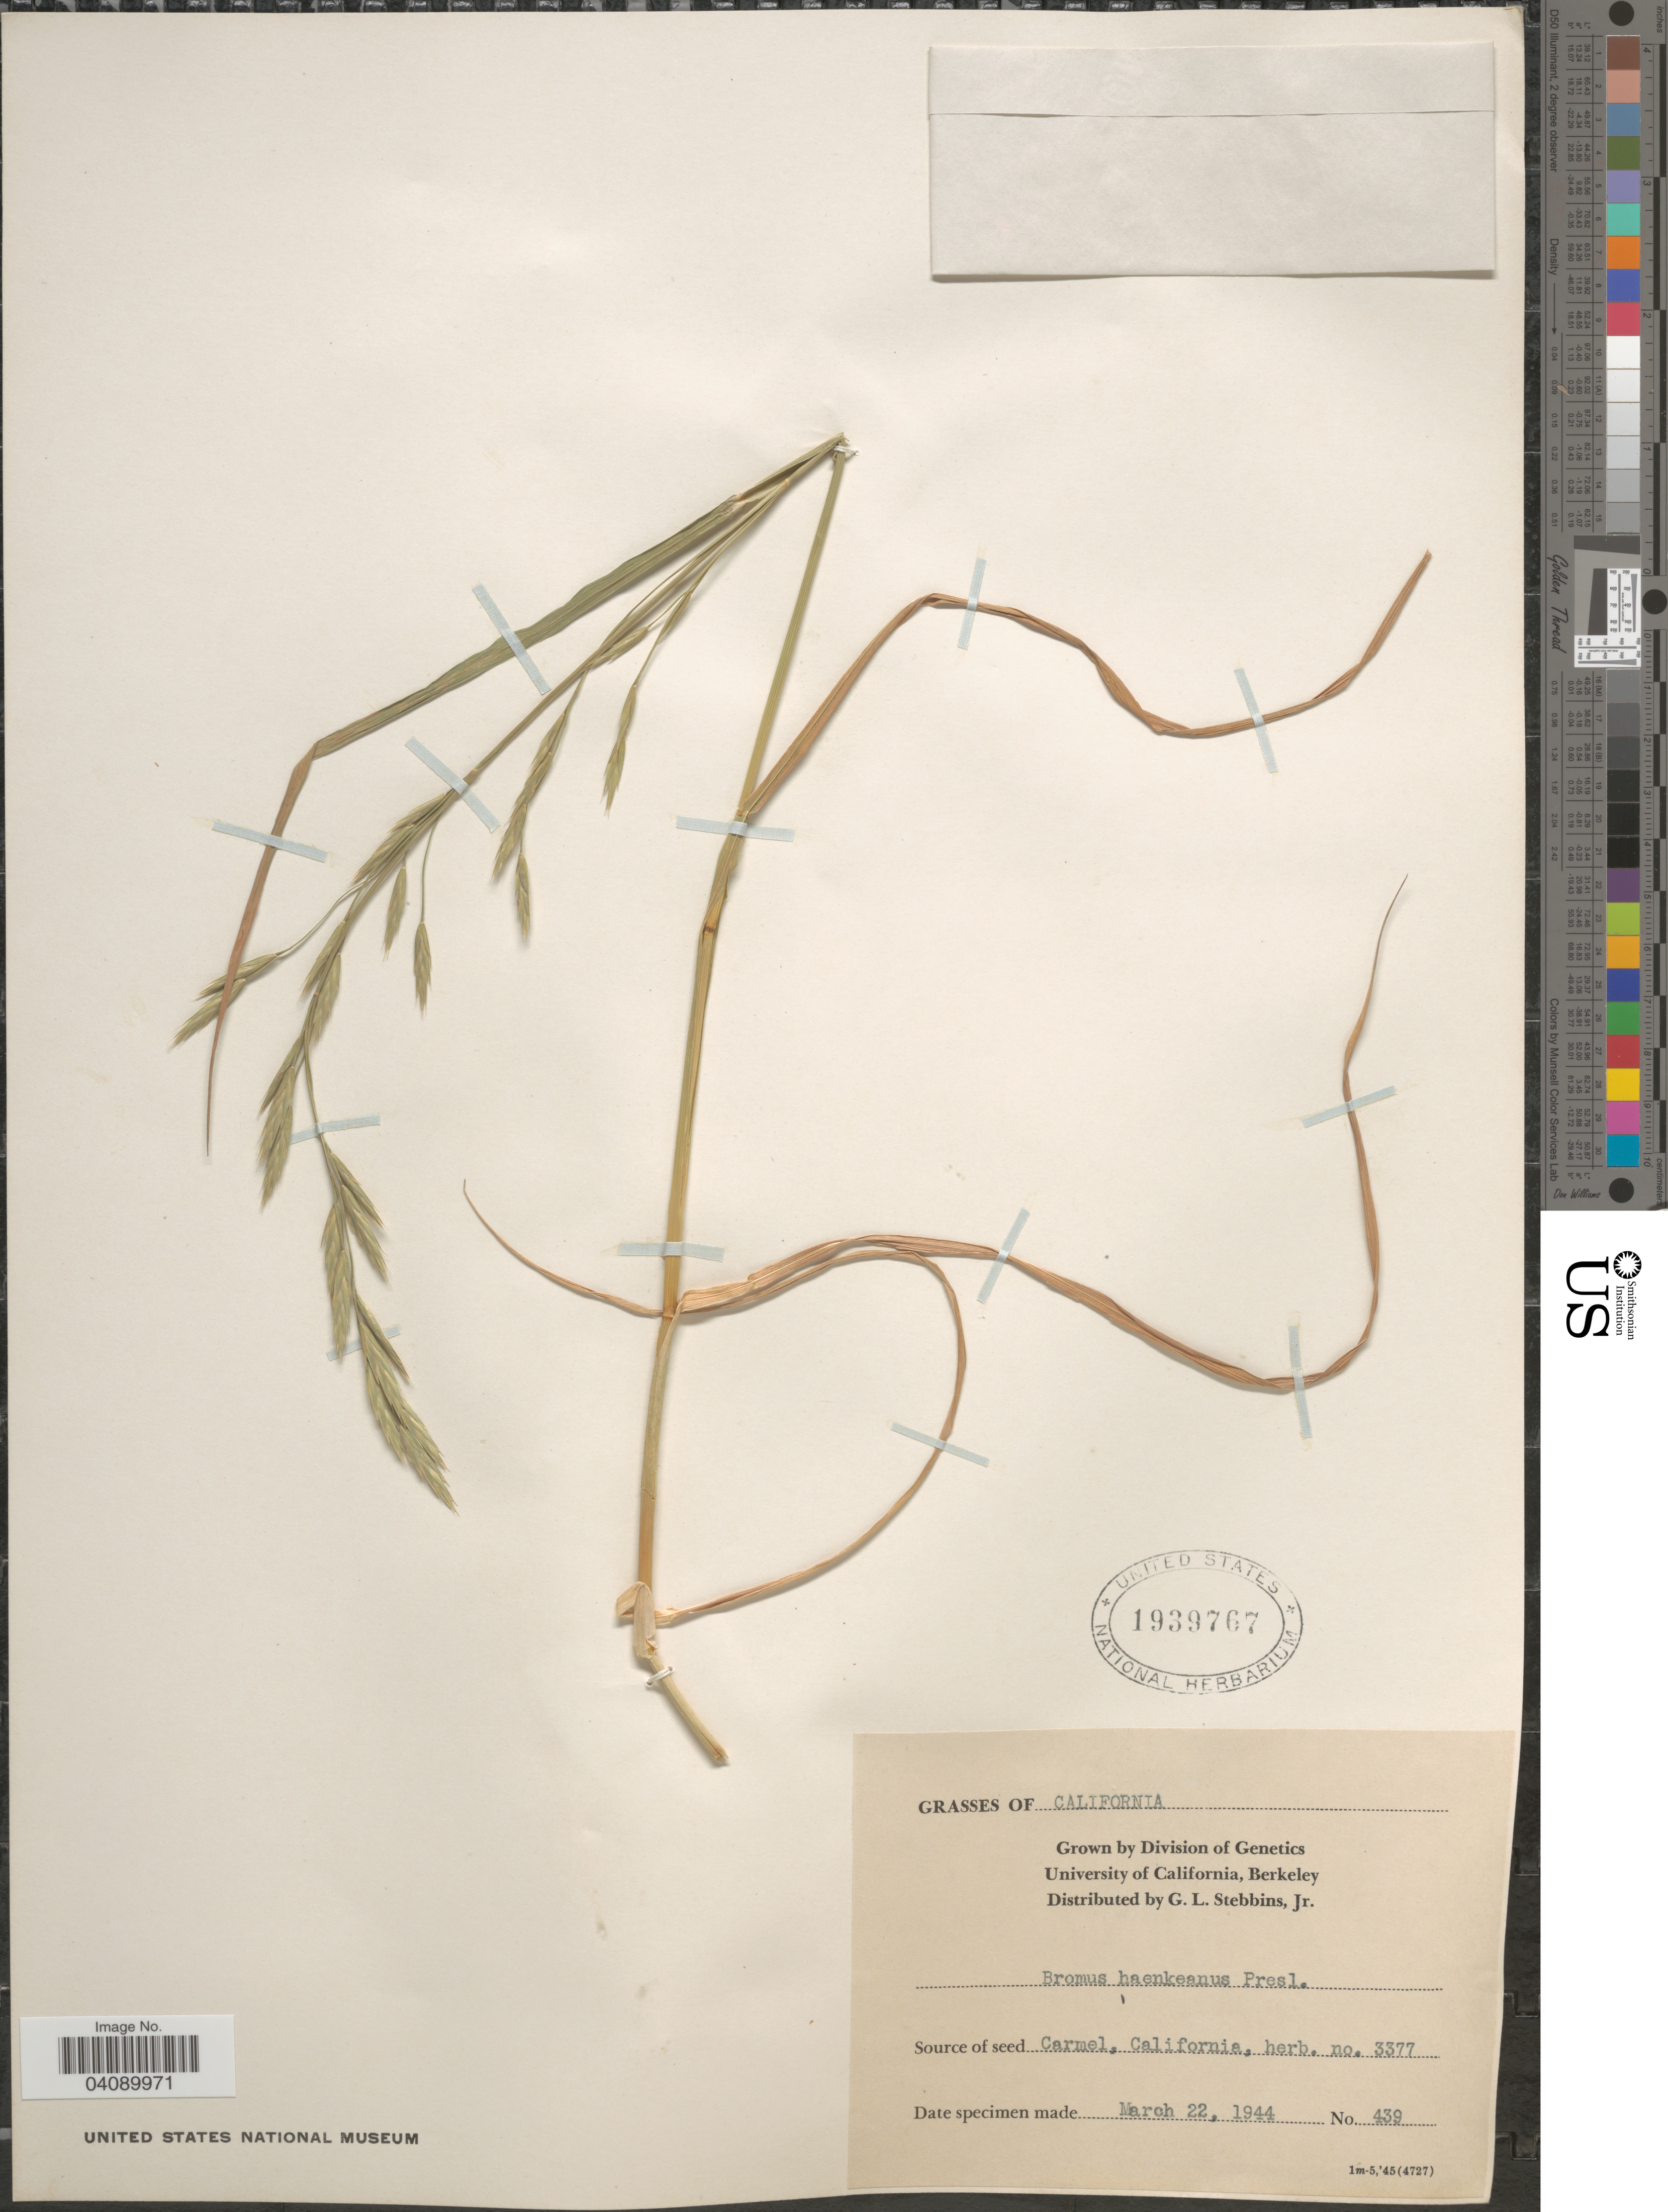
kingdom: Plantae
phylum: Tracheophyta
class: Liliopsida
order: Poales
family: Poaceae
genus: Bromus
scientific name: Bromus sp.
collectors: G. L. Stebbins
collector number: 439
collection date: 1944-03-22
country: United States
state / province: California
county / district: Alameda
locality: Grown by Division of Genetics. University of California, Berkeley.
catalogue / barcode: US 1939767